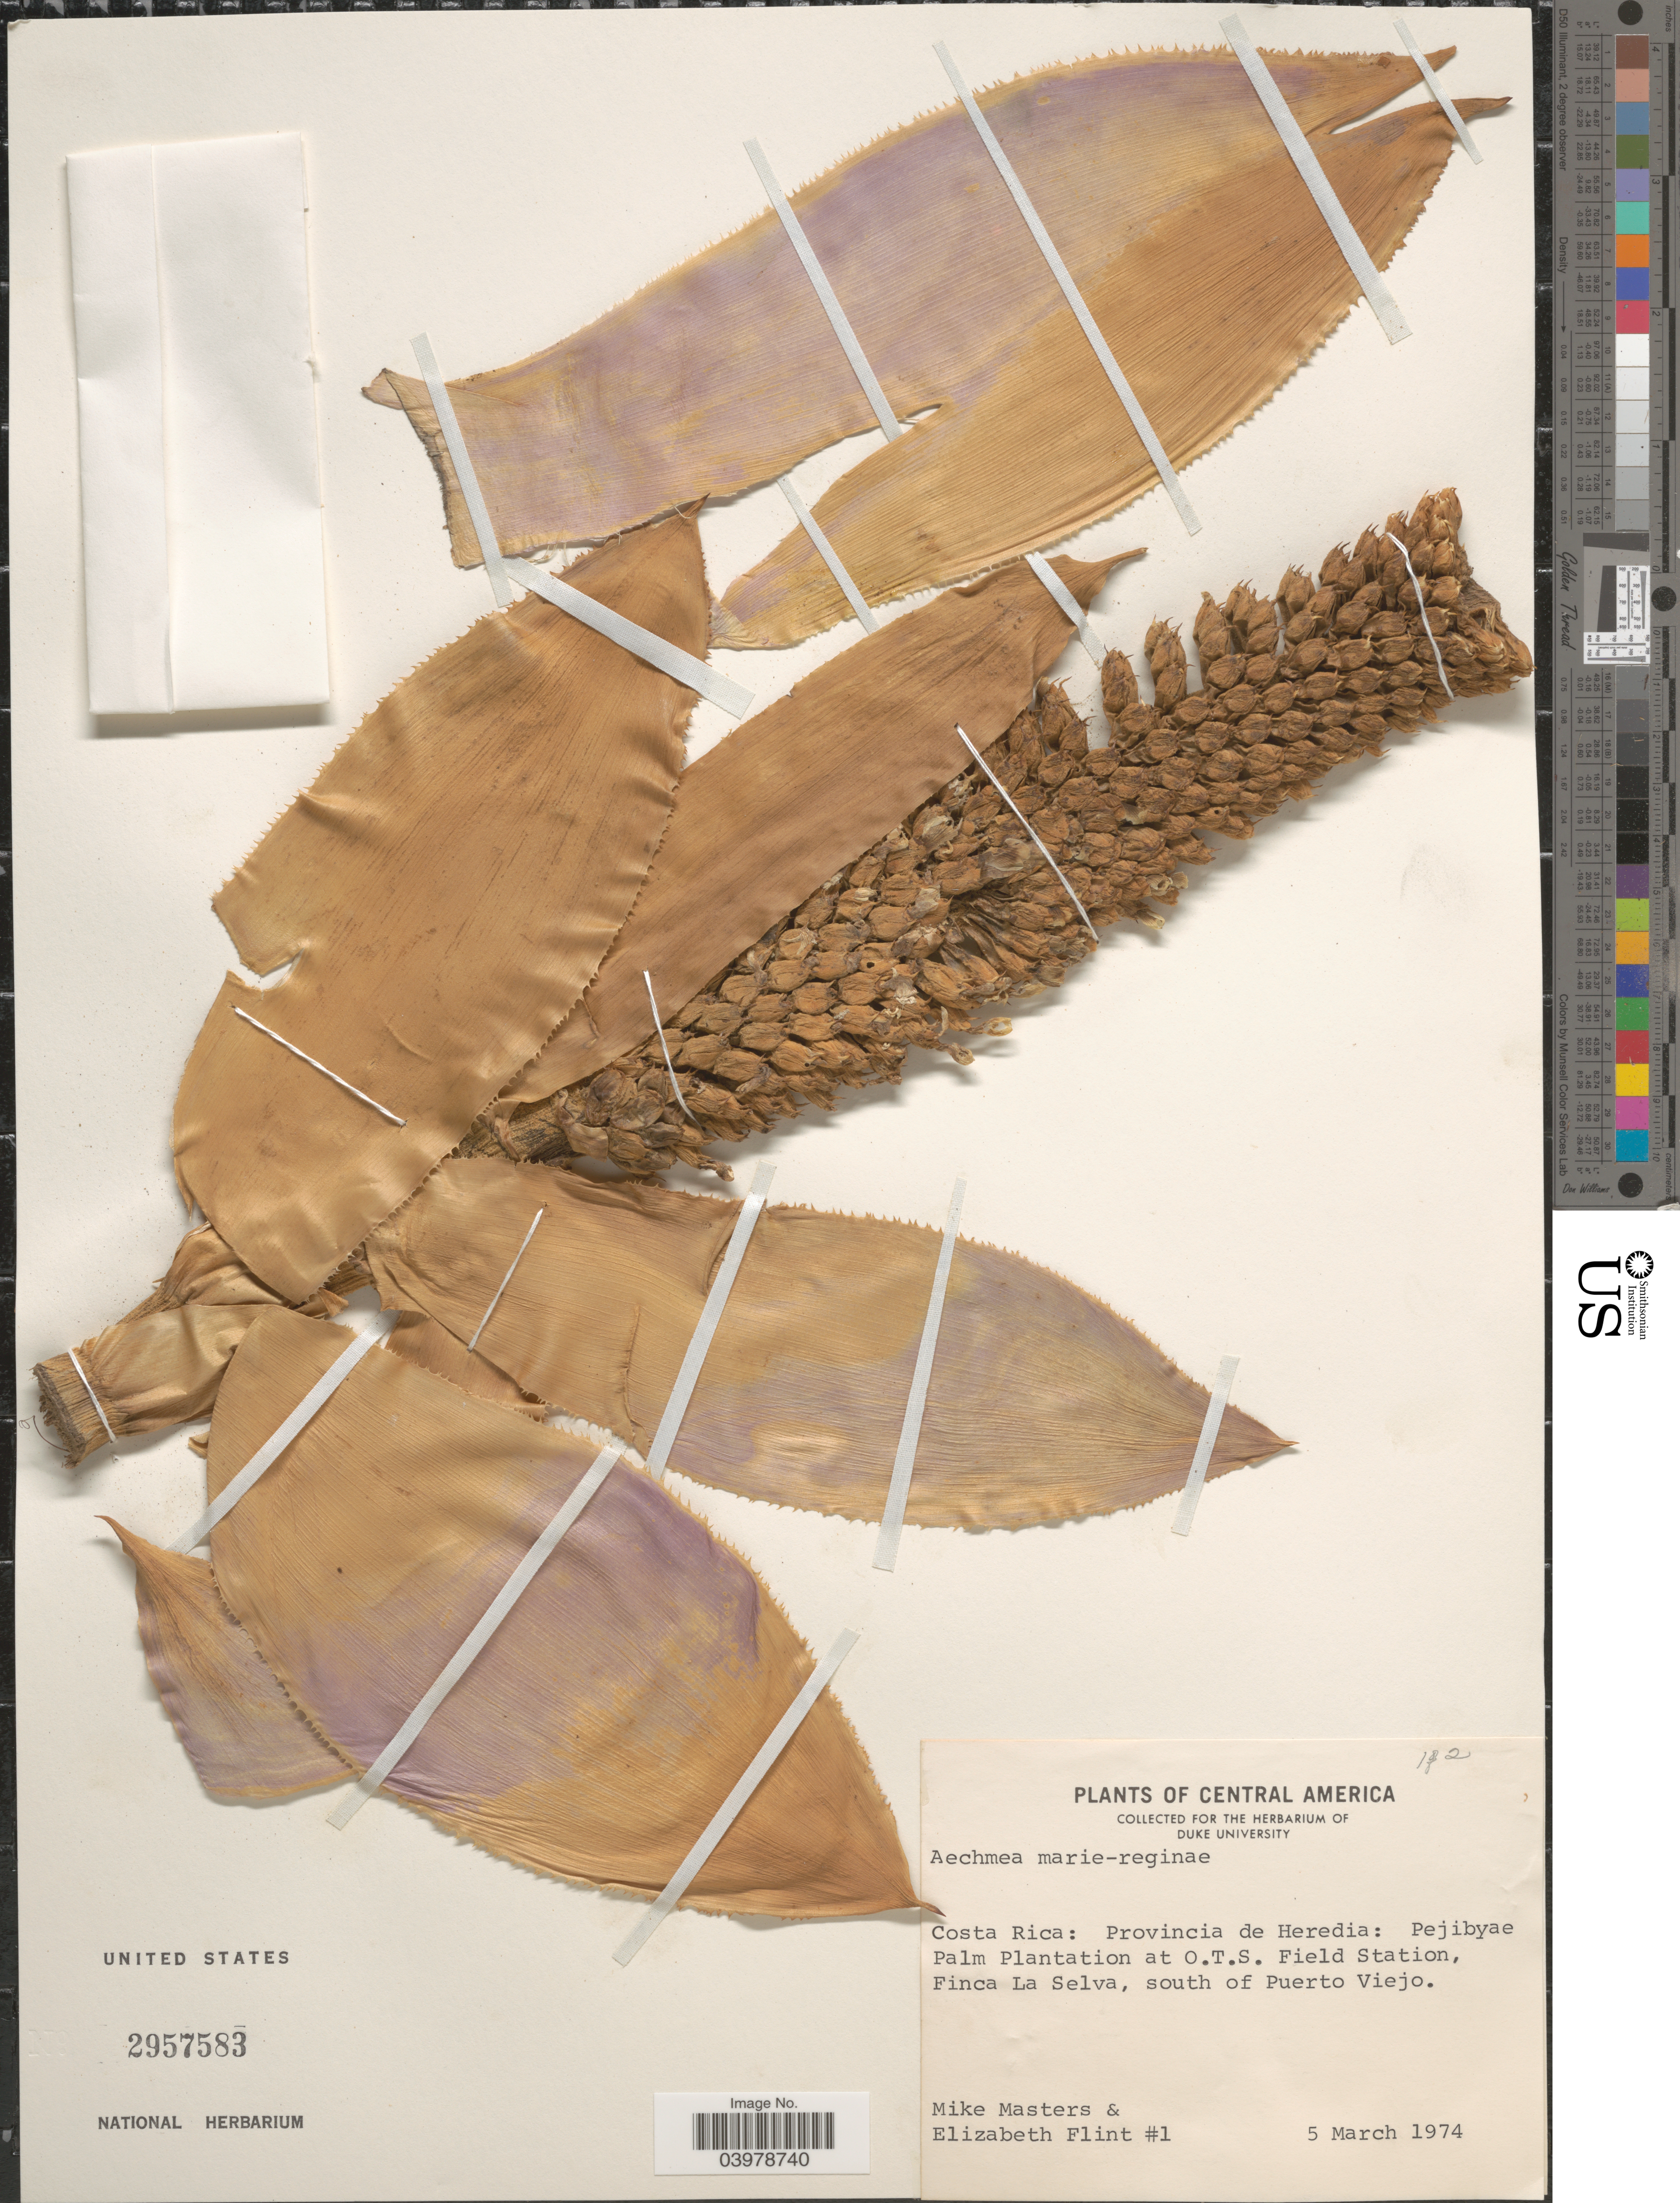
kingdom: Plantae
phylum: Tracheophyta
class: Liliopsida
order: Poales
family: Bromeliaceae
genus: Aechmea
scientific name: Aechmea mariae-reginae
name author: H. Wendl.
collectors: M. Masters & E. Flint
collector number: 1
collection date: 1974-03-05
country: Costa Rica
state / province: Heredia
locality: Pejibyae Palm Plantation at O.T.S. Field Station, Finca La Selva, south of Puerto Viejo.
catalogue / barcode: US 2957583